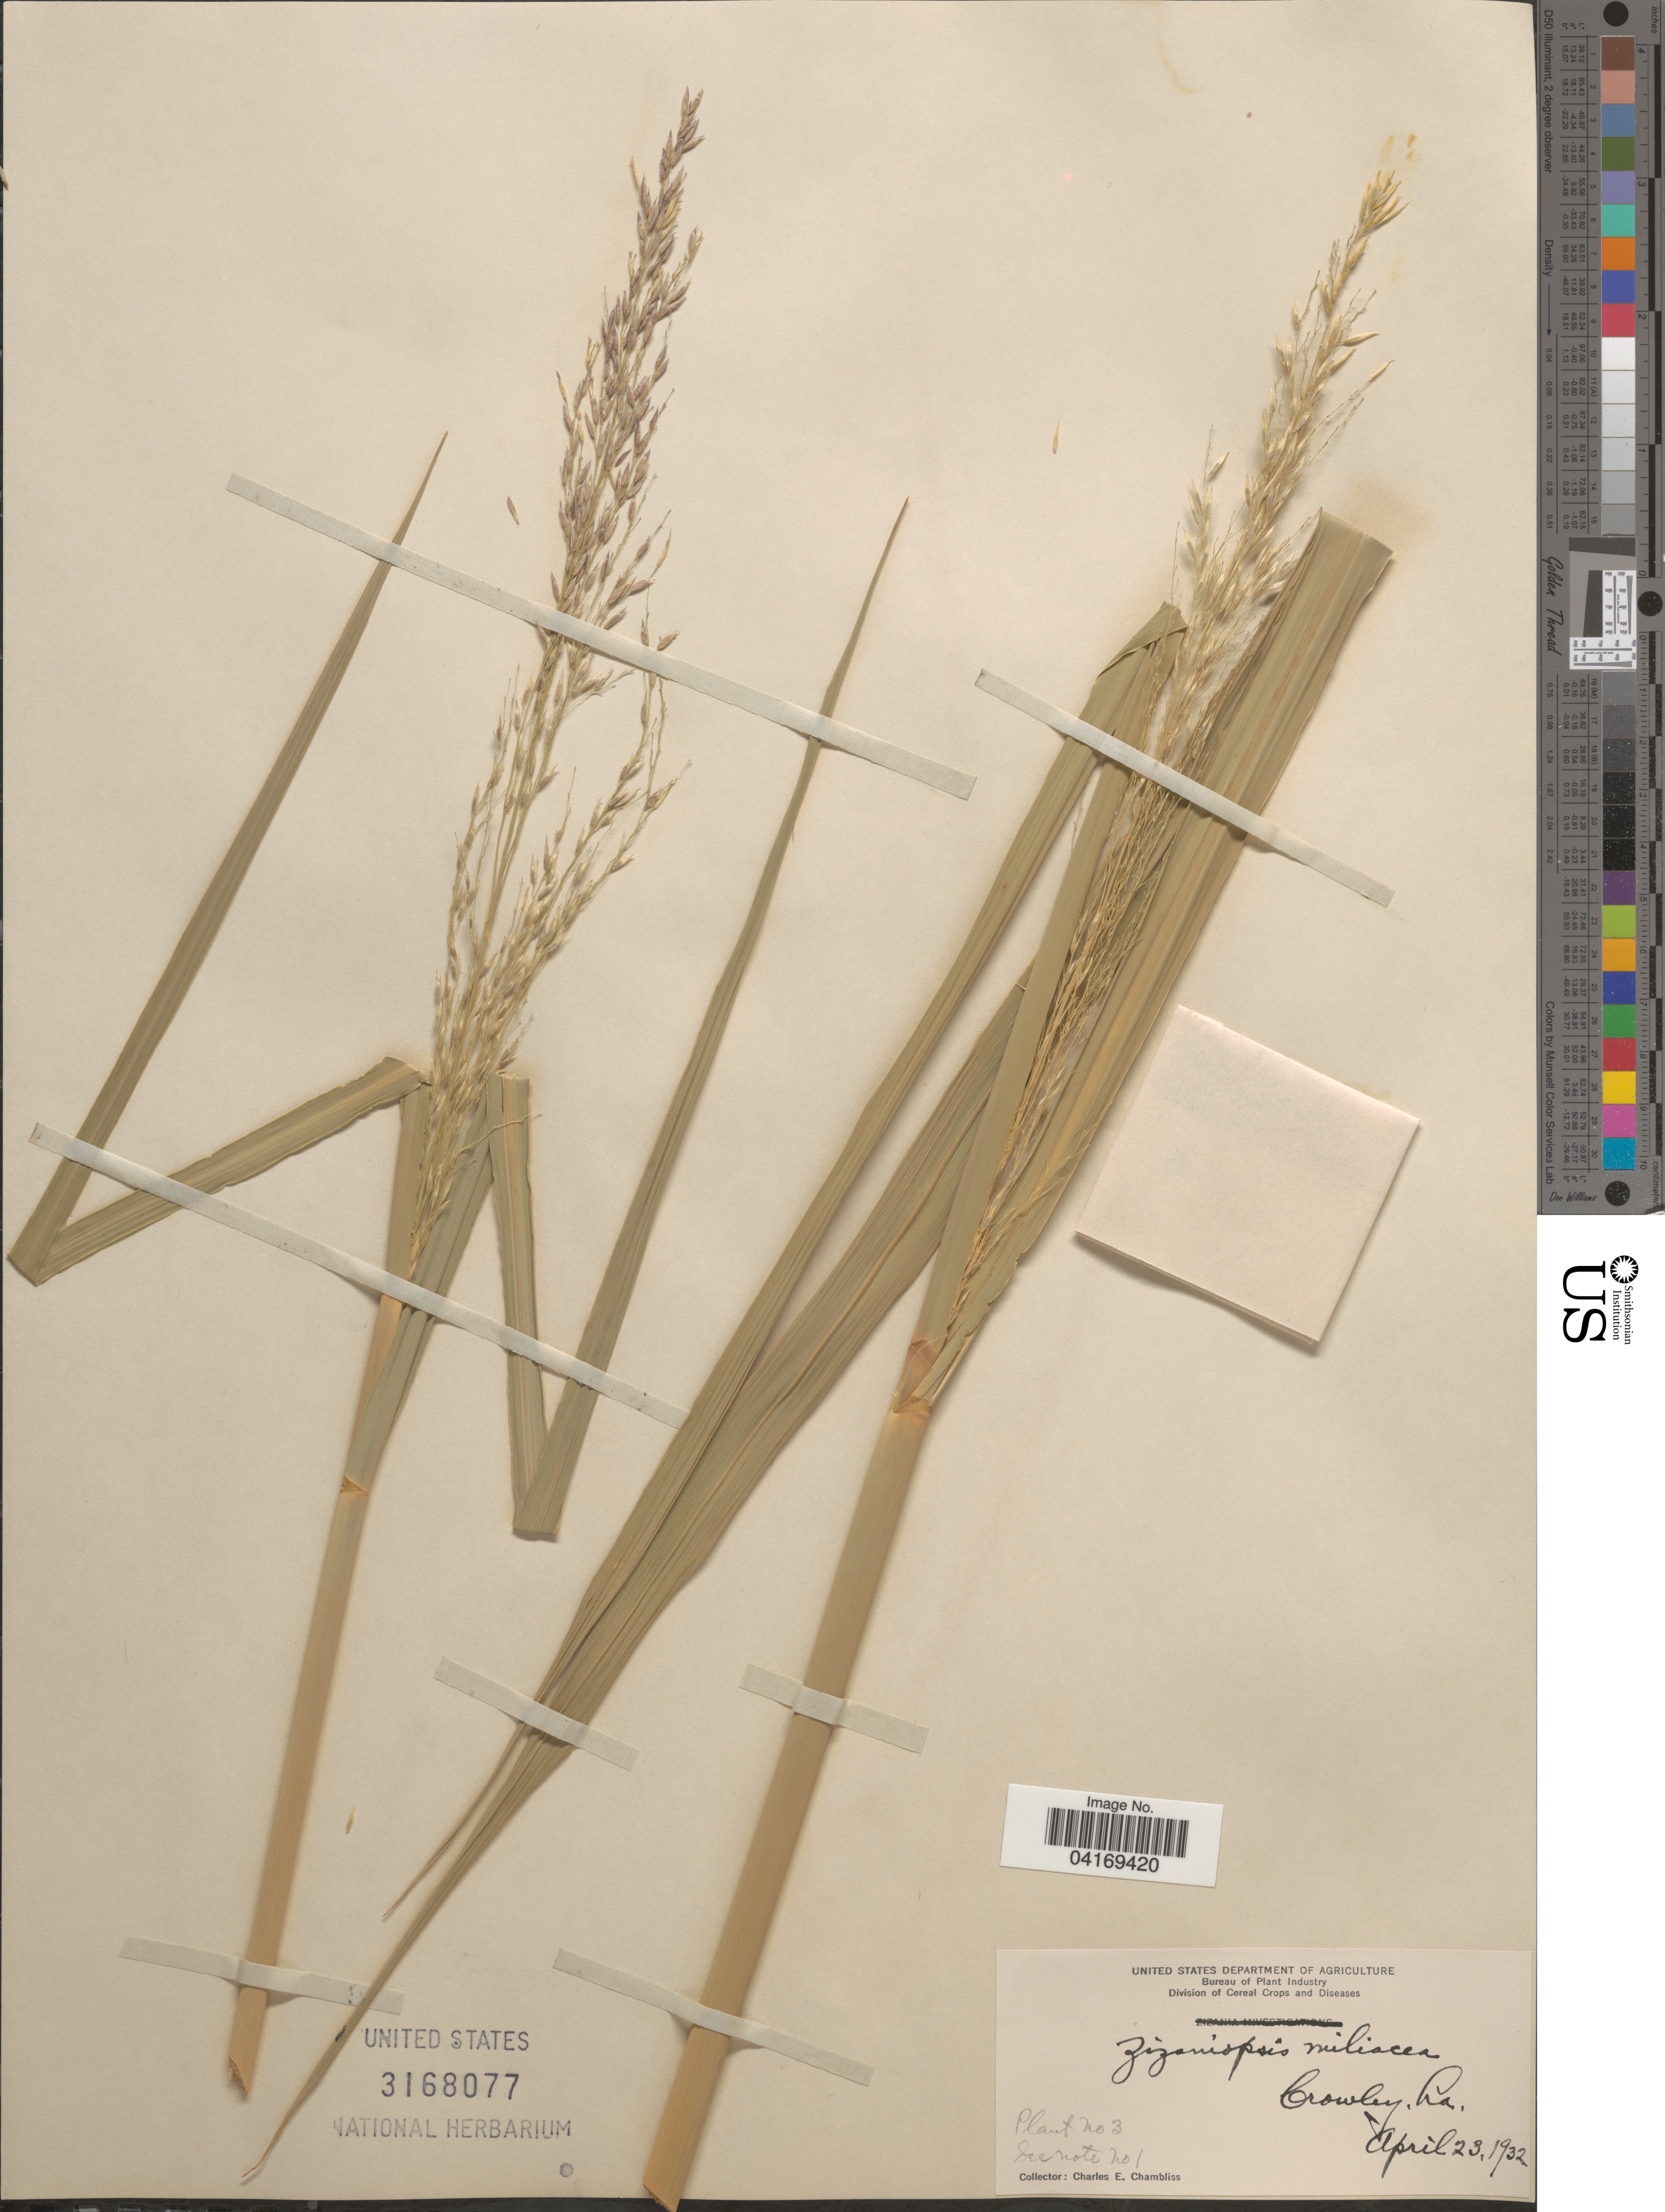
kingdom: Plantae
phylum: Tracheophyta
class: Liliopsida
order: Poales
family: Poaceae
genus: Zizaniopsis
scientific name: Zizaniopsis miliacea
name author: (Michx.) Döll & Asch.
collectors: C. Chambliss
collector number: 3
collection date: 1932-04-23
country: United States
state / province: Louisiana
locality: Crowley.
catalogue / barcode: US 3168077